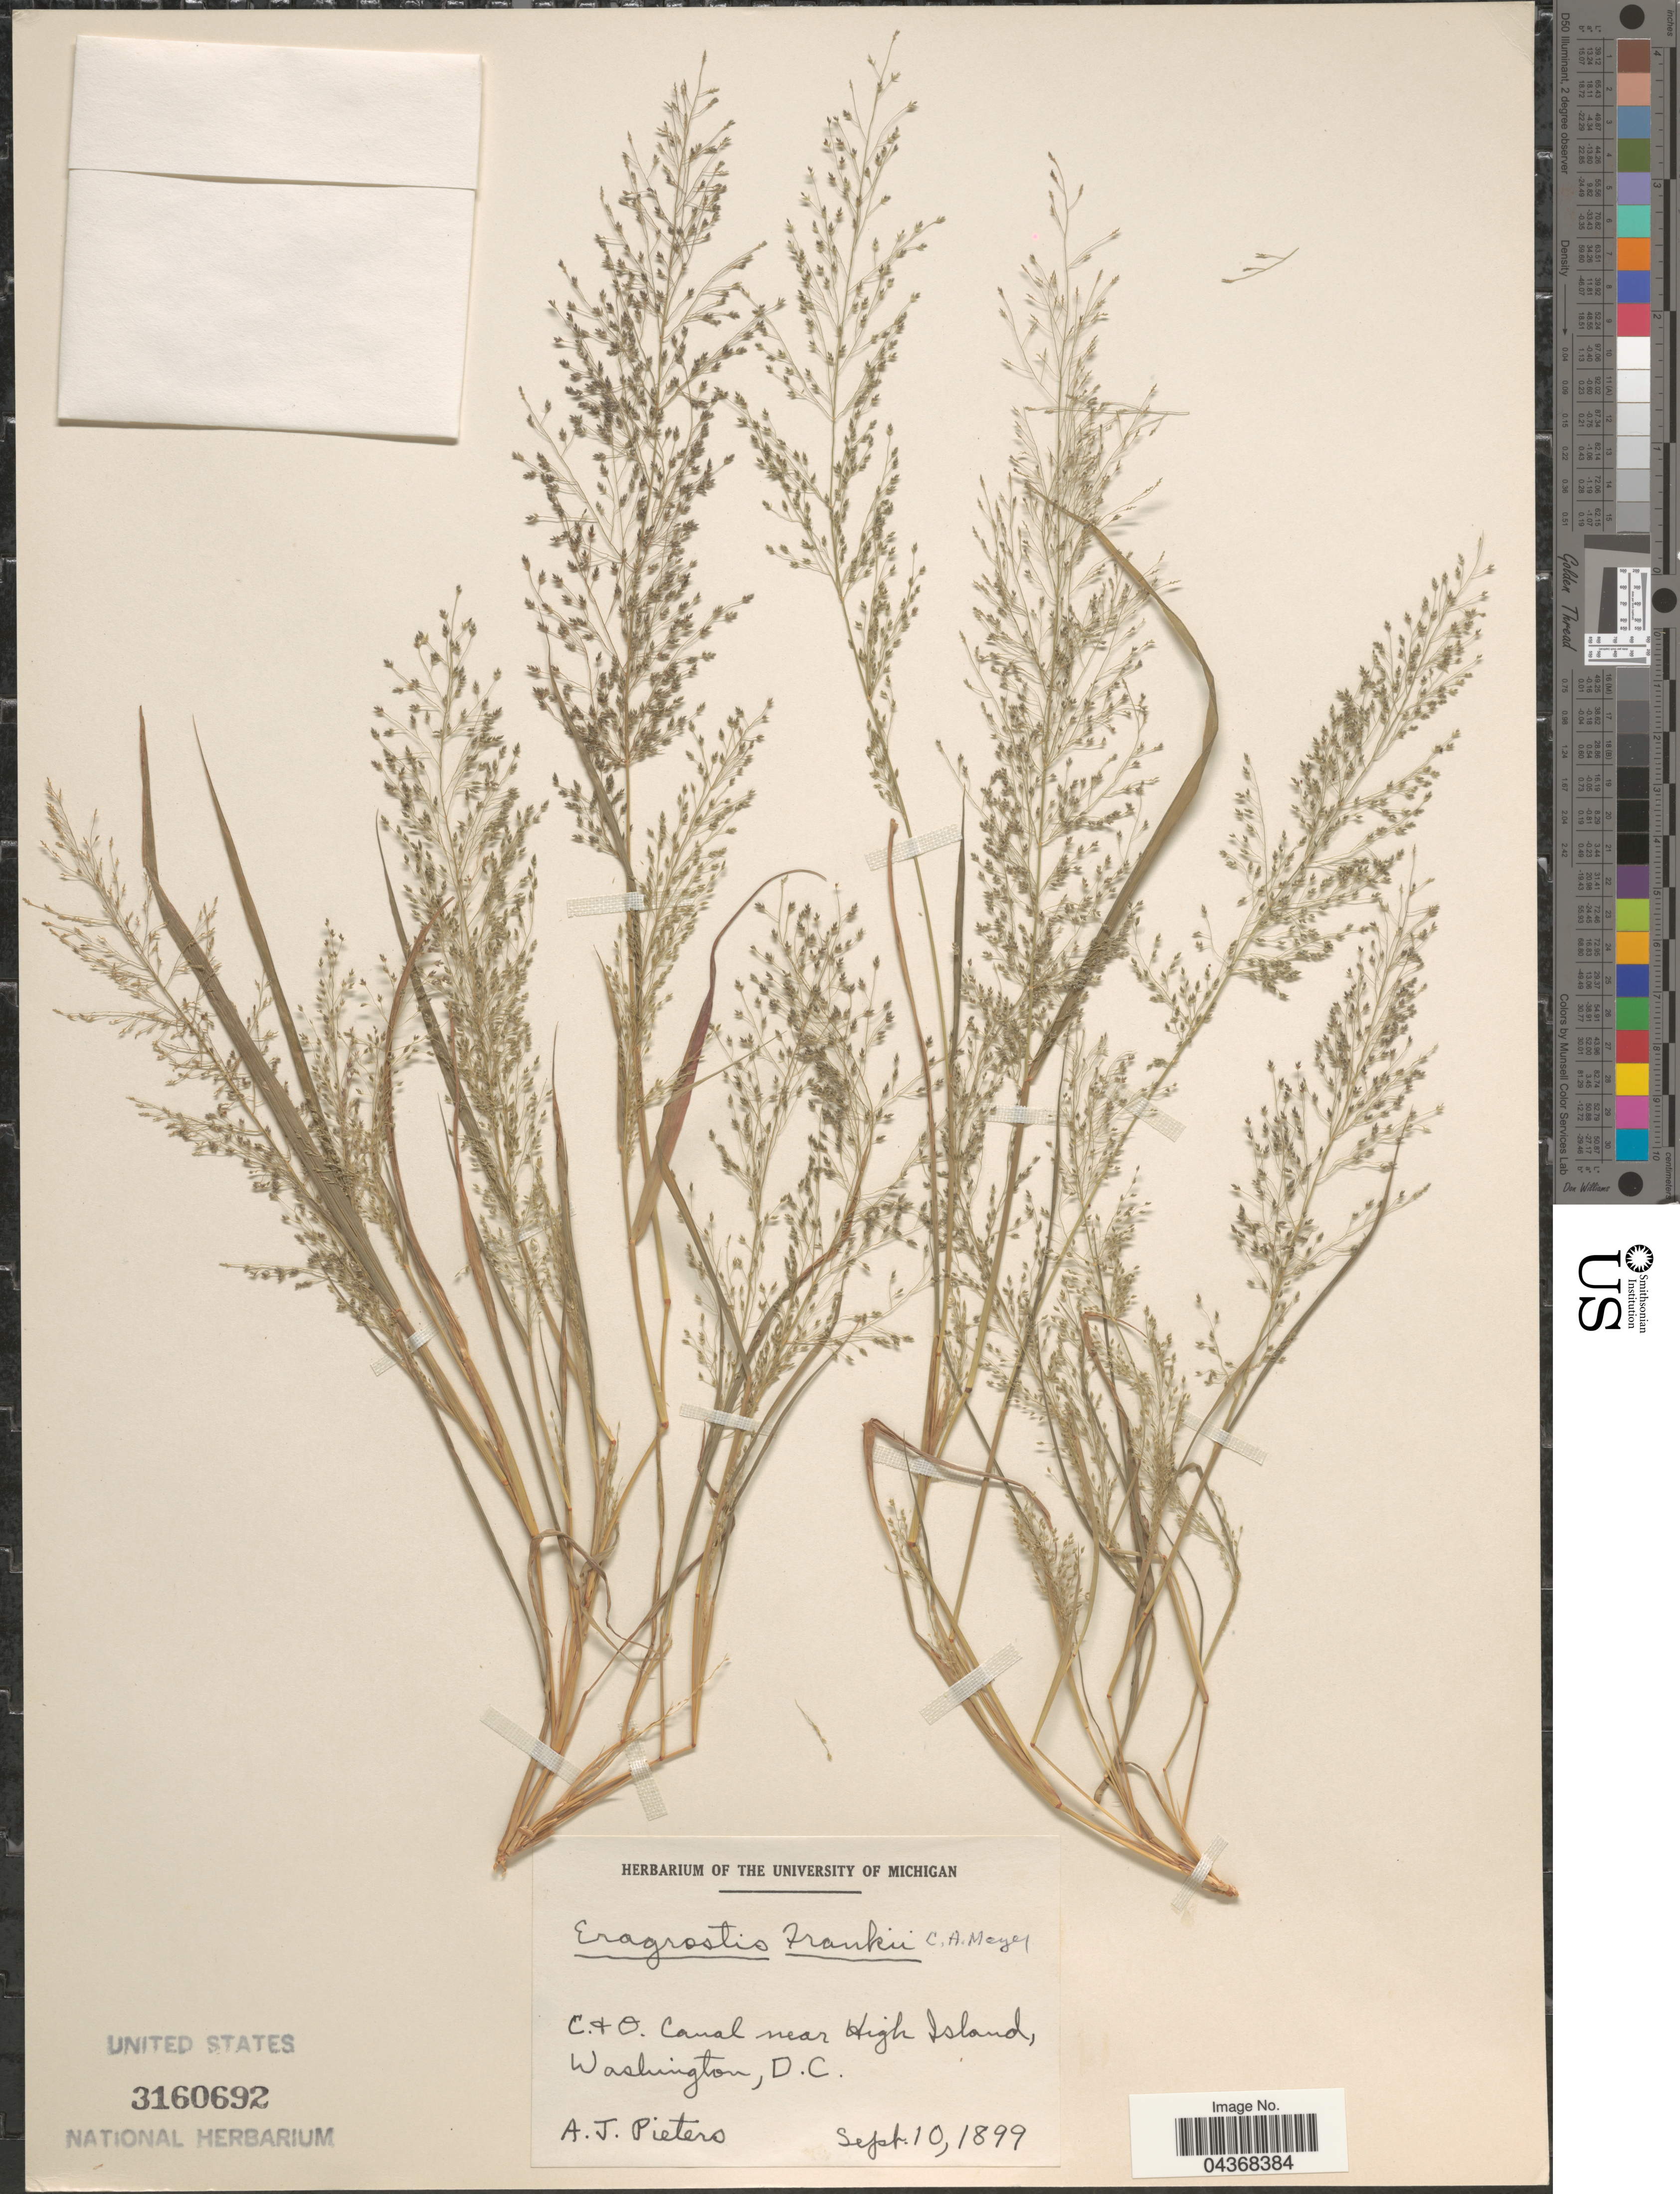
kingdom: Plantae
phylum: Tracheophyta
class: Liliopsida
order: Poales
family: Poaceae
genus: Eragrostis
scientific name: Eragrostis frankii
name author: C.A. Mey. ex Steud.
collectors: A. Pieters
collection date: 1899-09-10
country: United States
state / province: District of Columbia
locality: C. & O. Canal near High Island, Washington, D. C.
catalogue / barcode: US 3160692